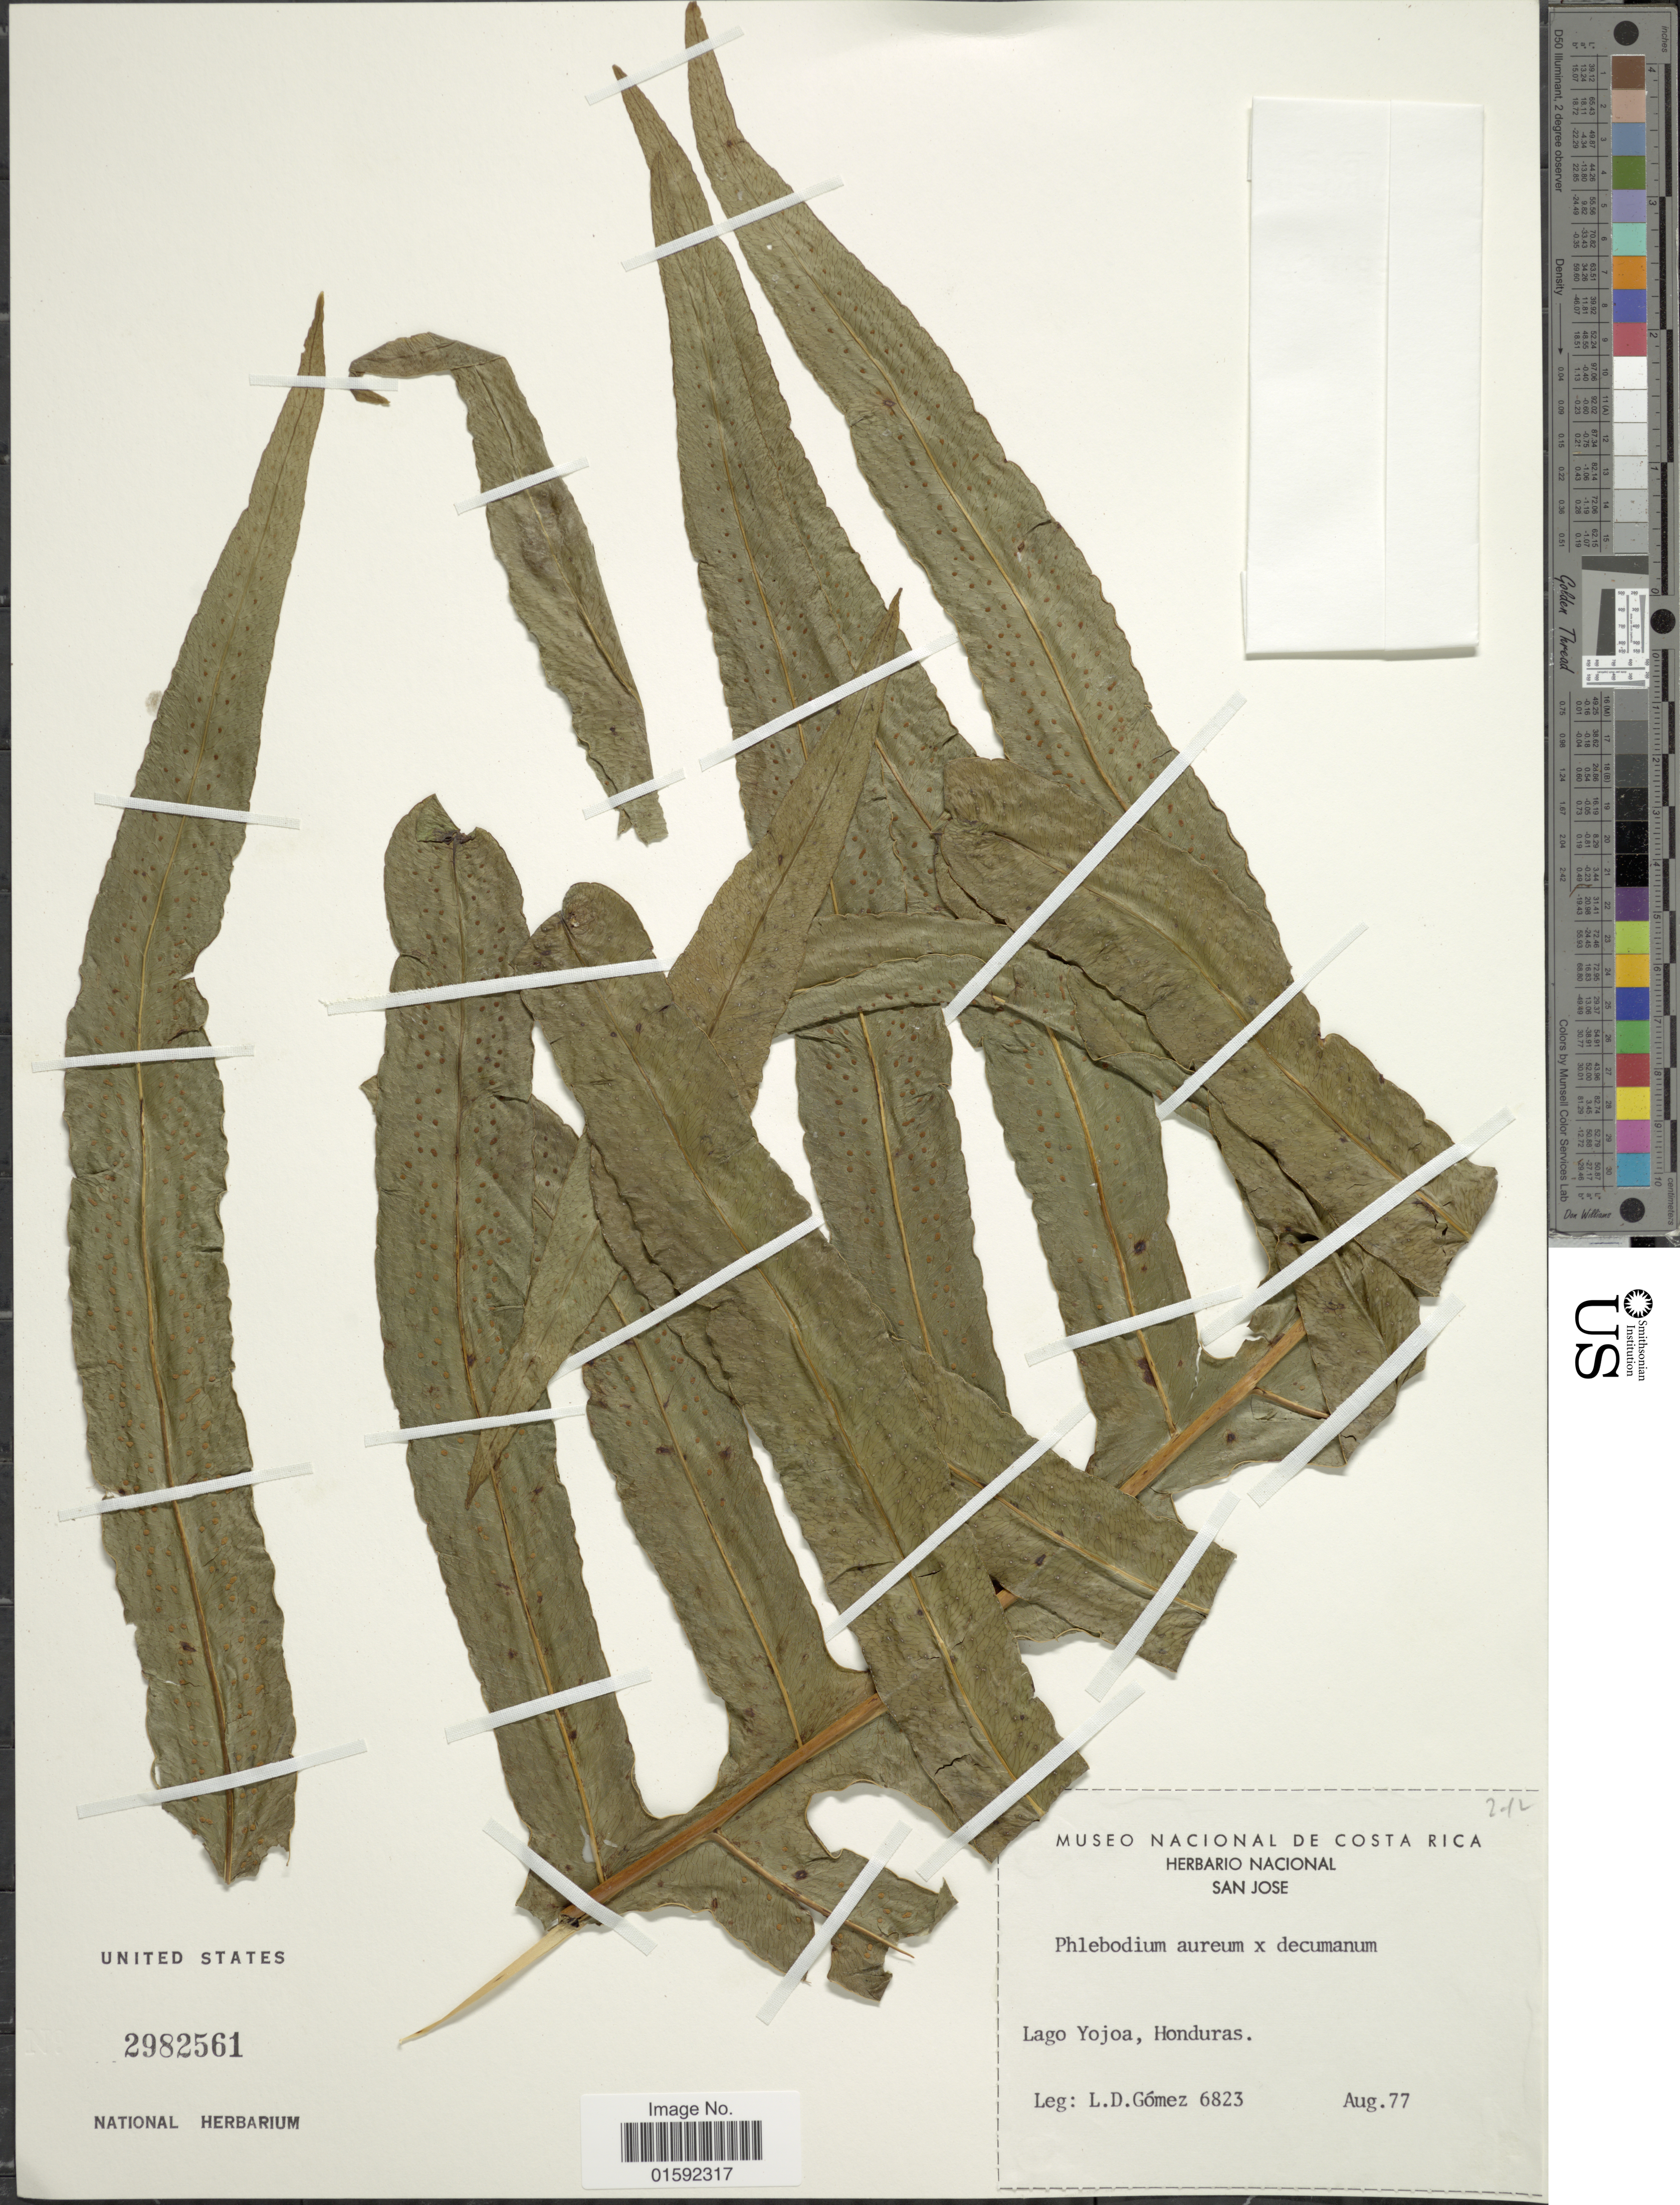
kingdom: Plantae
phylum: Tracheophyta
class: Polypodiopsida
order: Polypodiales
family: Polypodiaceae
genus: Phlebodium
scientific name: Phlebodium pseudoaureum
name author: (Cav.) Lellinger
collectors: L. Gomez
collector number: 6823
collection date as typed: Transcribed d/m/y: /8/77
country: Honduras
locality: Lago Yojoa, Honduras.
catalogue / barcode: US 2982561